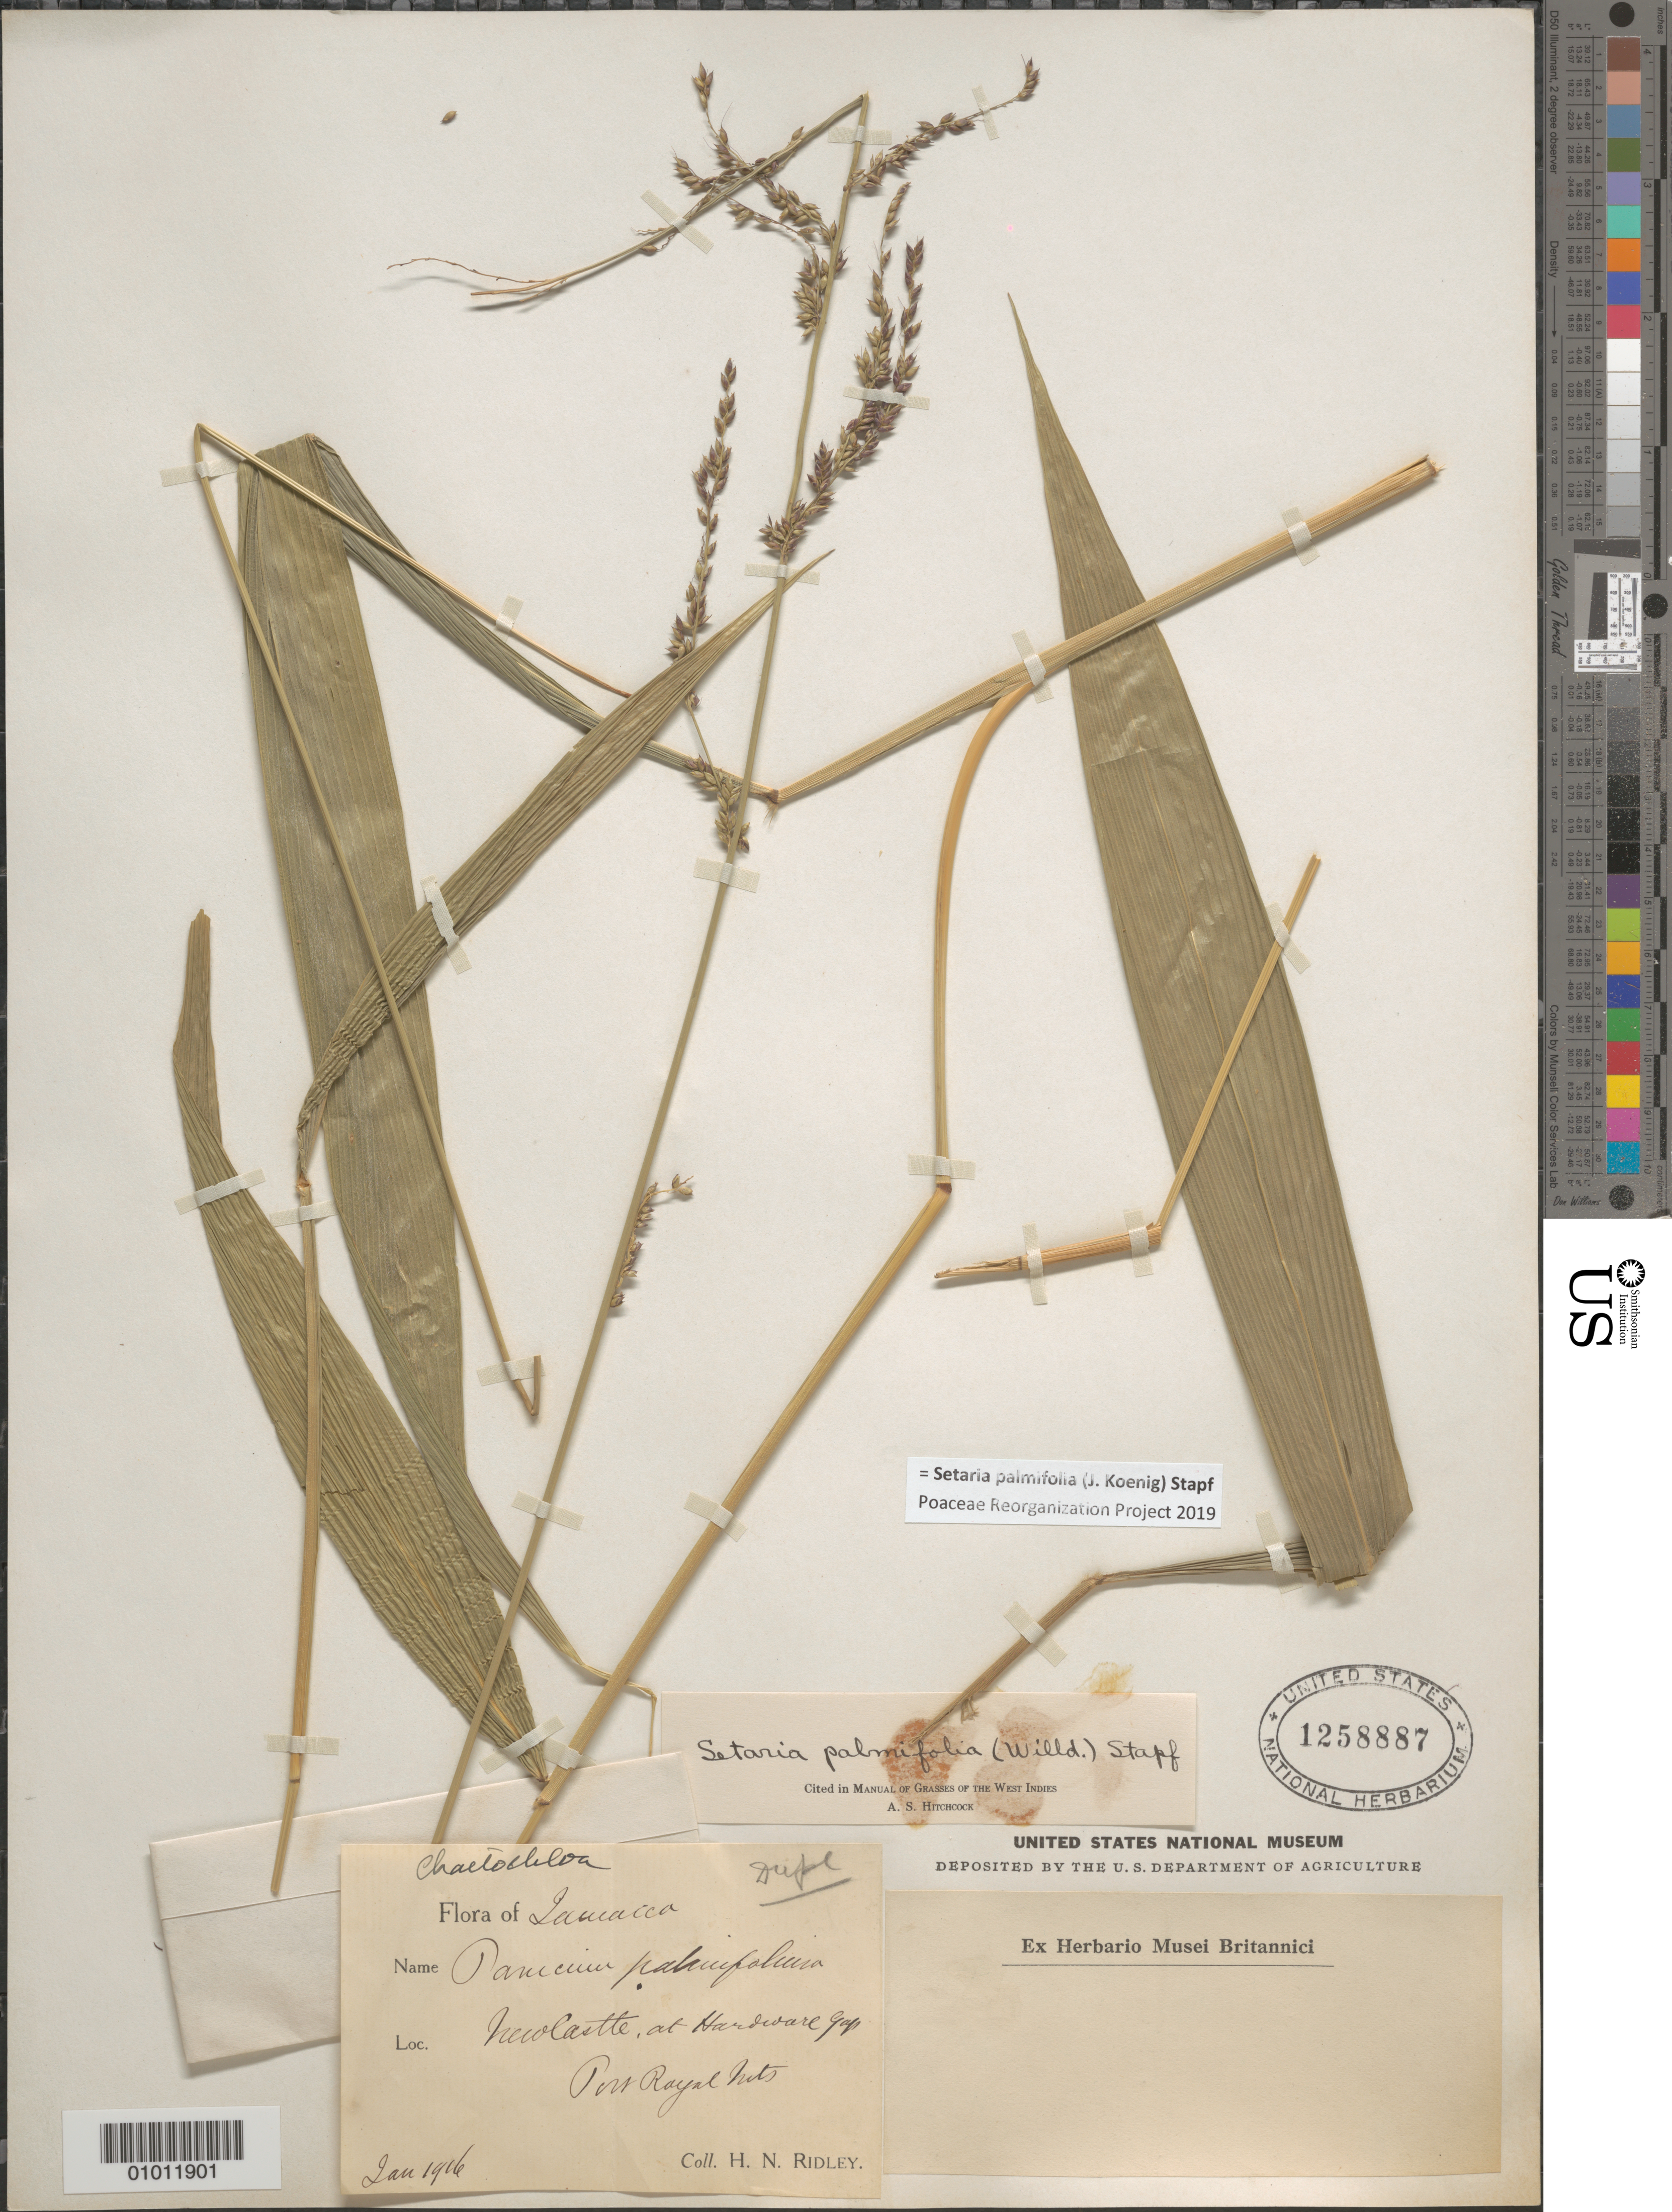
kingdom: Plantae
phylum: Tracheophyta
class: Liliopsida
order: Poales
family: Poaceae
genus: Setaria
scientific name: Setaria palmifolia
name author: (J. Koenig) Stapf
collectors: H. N. Ridley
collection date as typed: Jan 1916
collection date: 1916-01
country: Jamaica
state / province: Saint Andrew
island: Jamaica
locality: Newcastle at Hardware Gap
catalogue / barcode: US 1258887